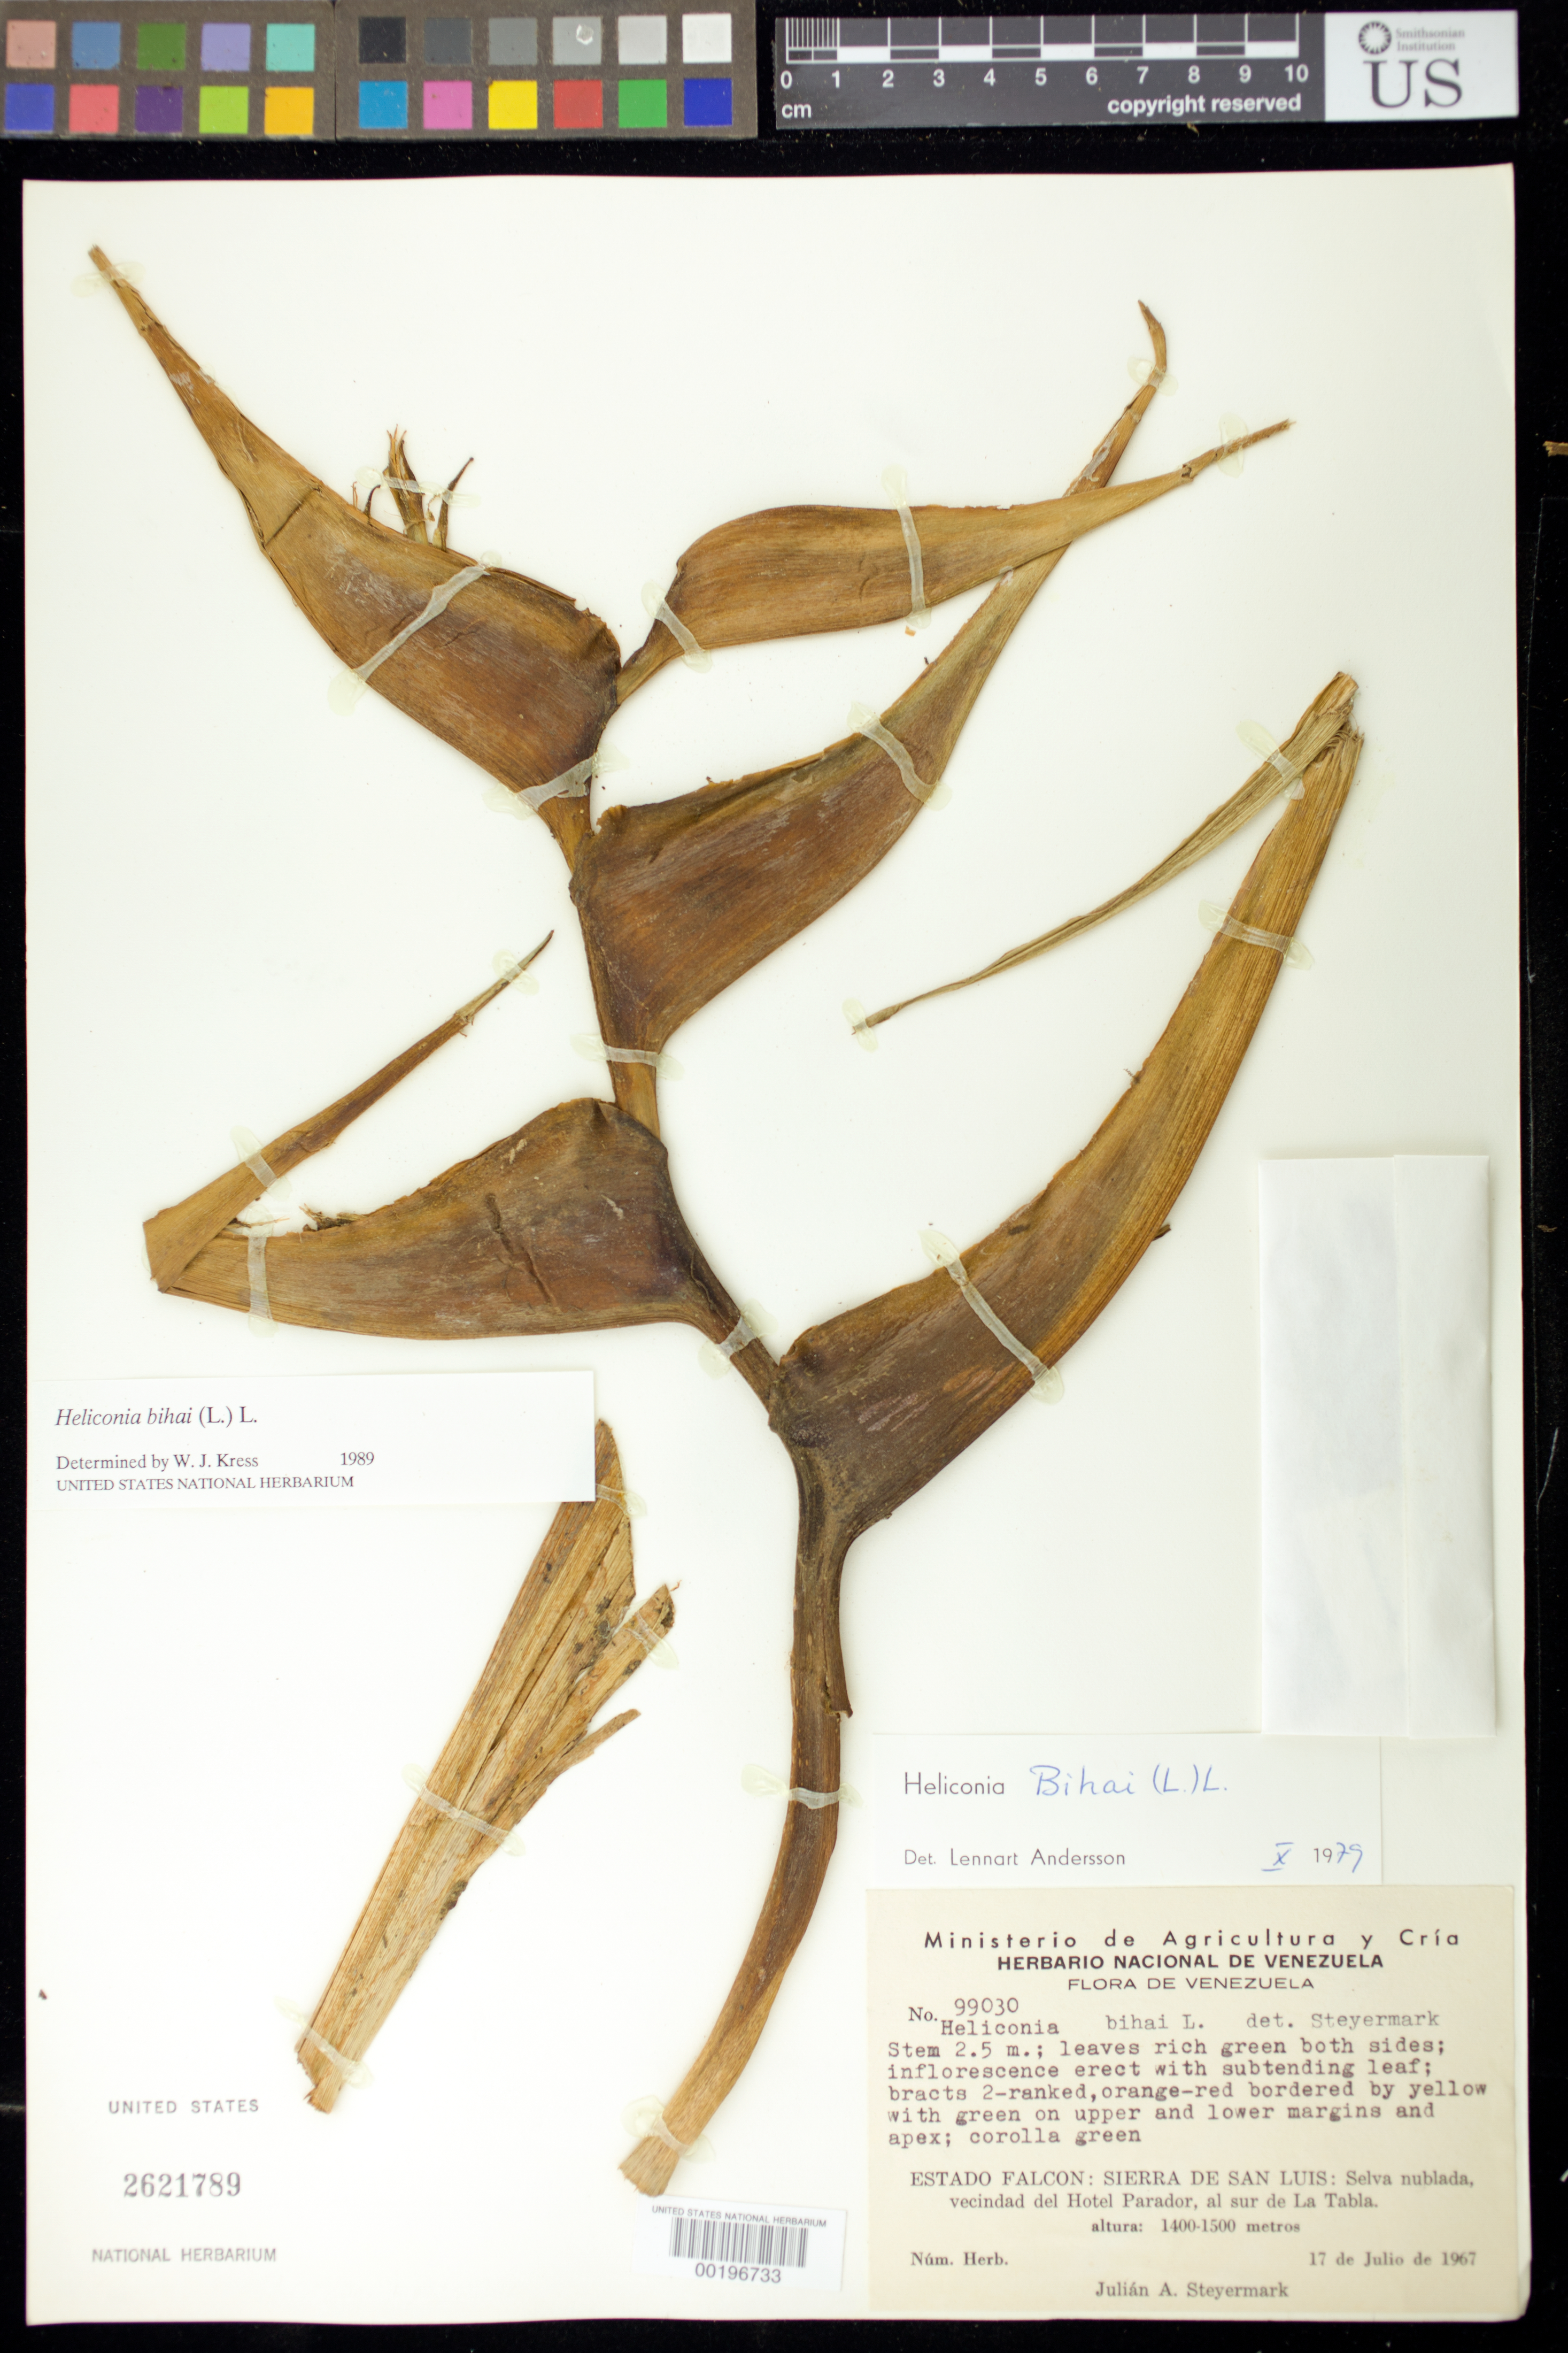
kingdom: Plantae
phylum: Tracheophyta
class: Liliopsida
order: Zingiberales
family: Heliconiaceae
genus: Heliconia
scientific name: Heliconia bihai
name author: (L.) L.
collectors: J. Steyermark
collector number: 99030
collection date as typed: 17 Jul 1967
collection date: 1967-07-17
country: Venezuela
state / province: Falcón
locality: Sierra de san luis: cloud forest, vicinity of hotel parador, s of la tabla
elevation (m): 1400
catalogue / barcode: US 2621789